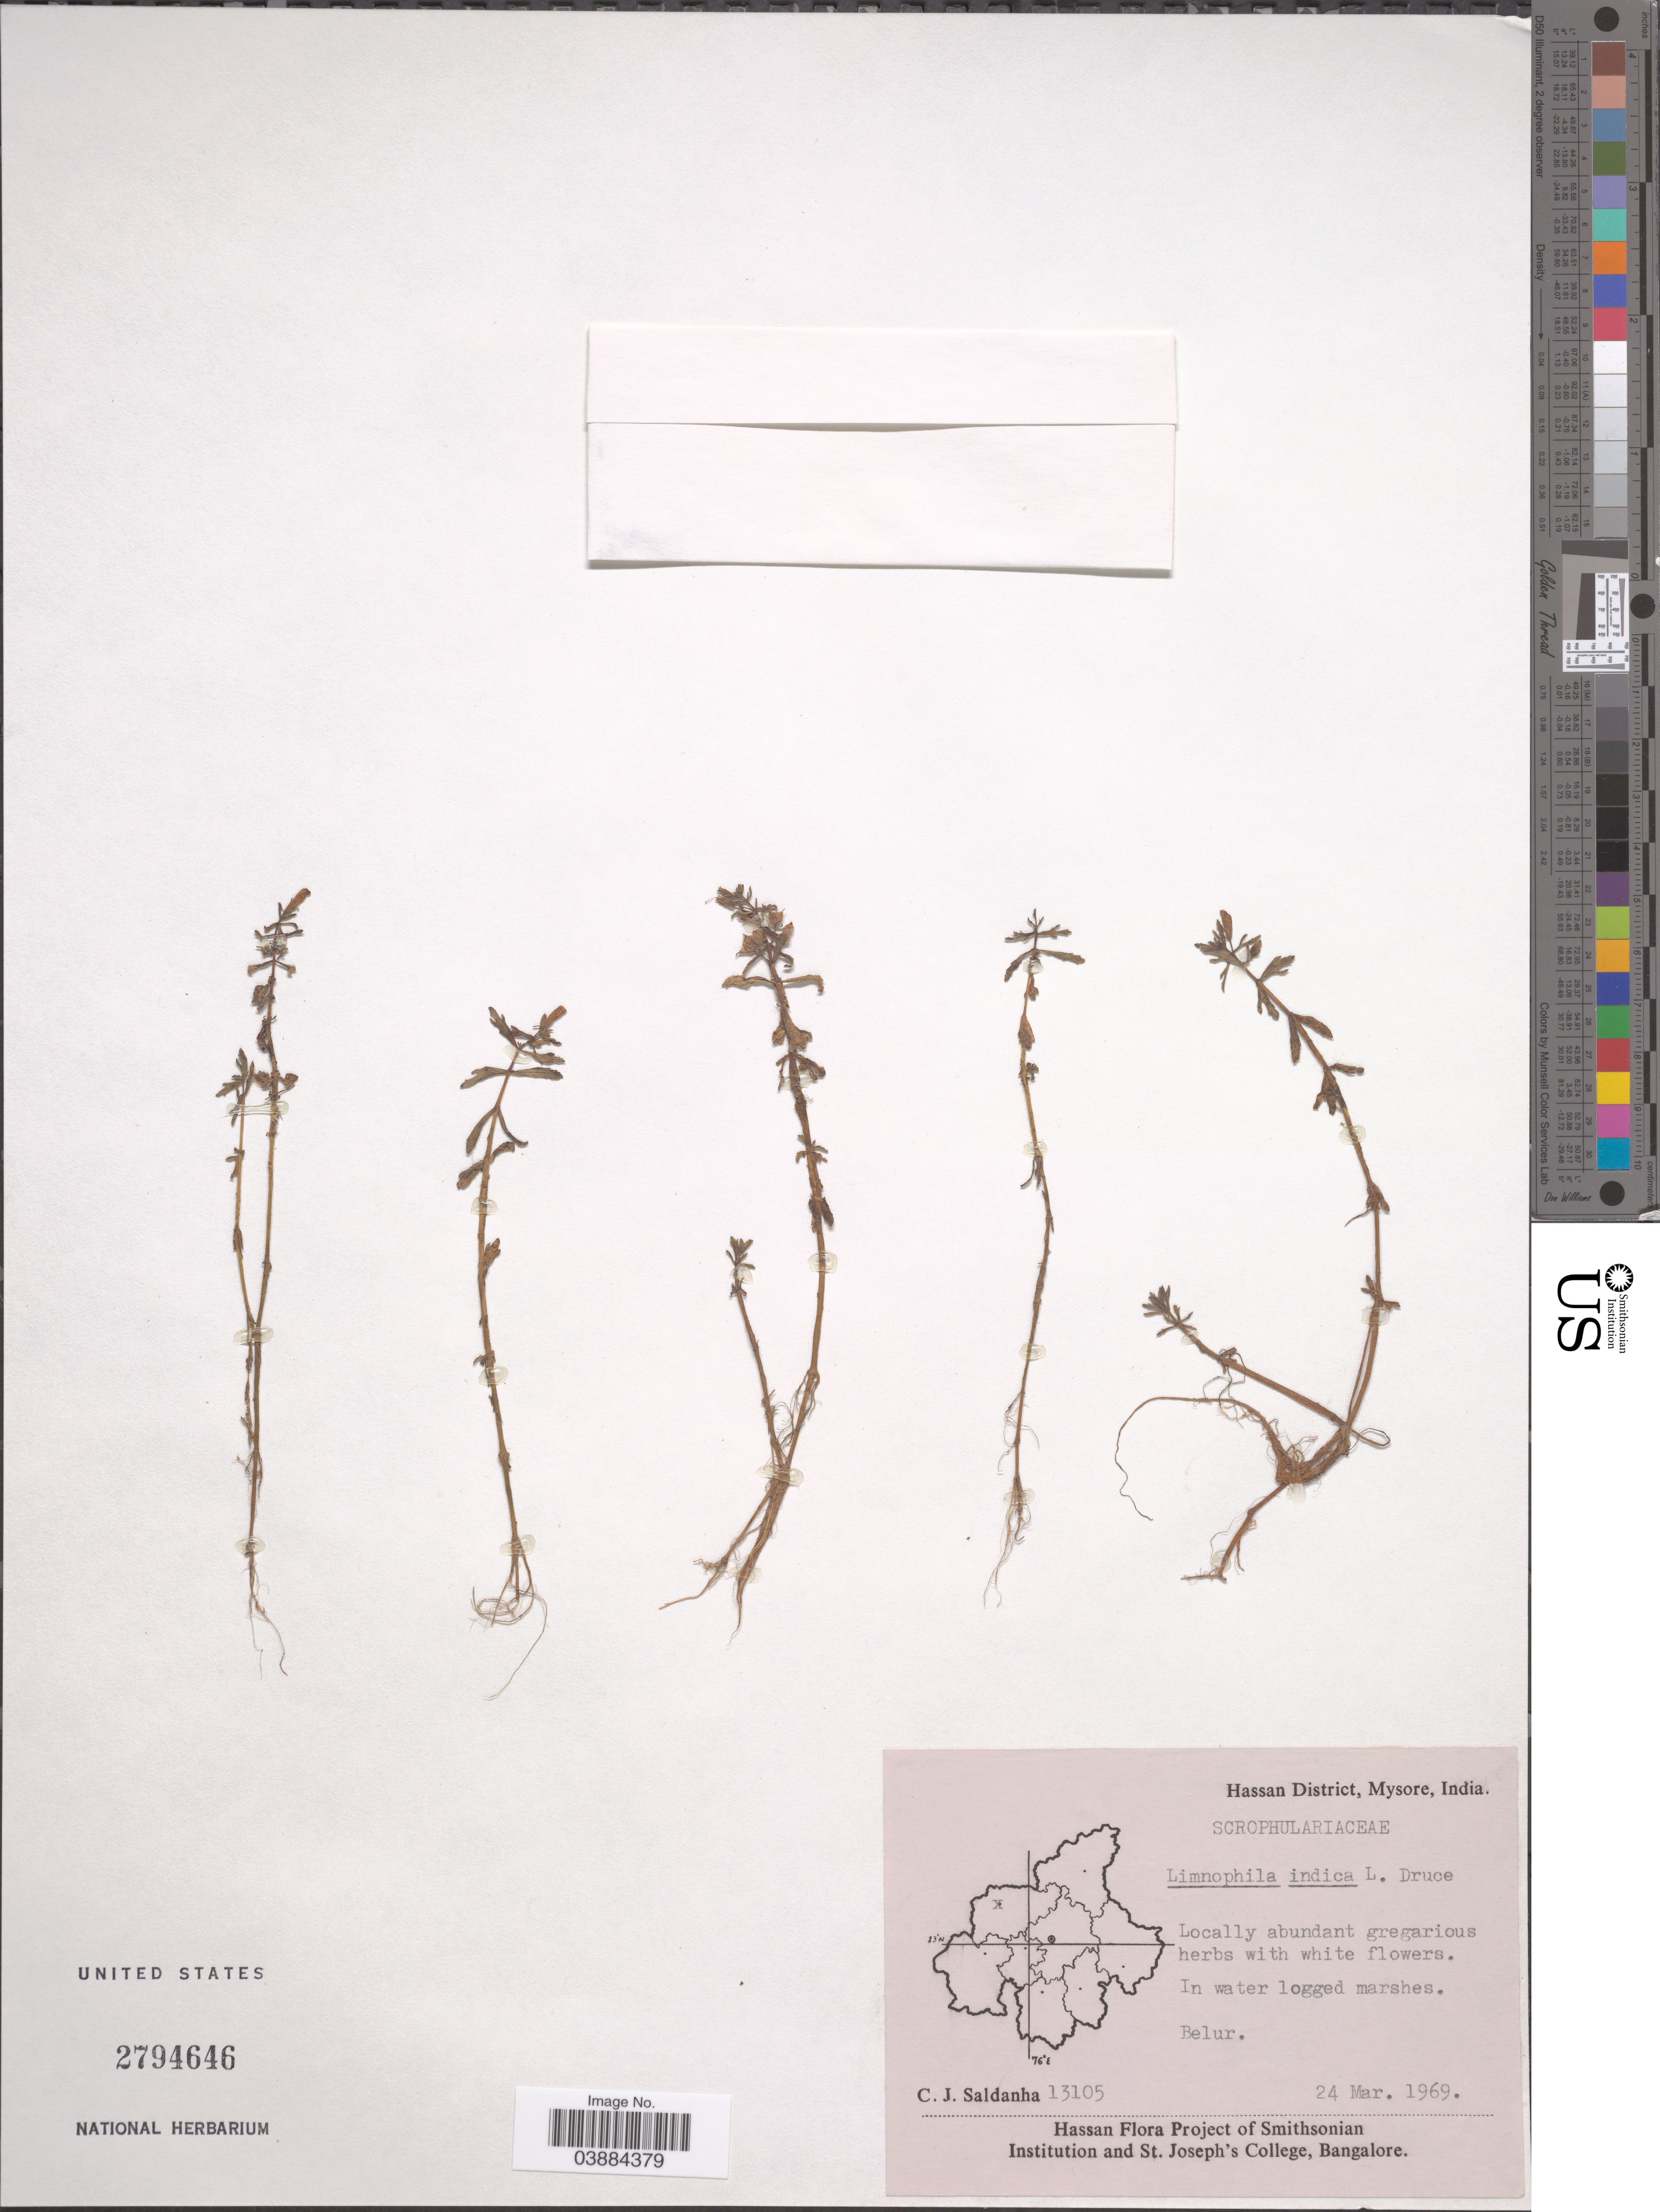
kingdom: Plantae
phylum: Tracheophyta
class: Magnoliopsida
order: Lamiales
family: Plantaginaceae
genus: Limnophila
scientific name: Limnophila indica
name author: (L.) Druce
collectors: C. J. Saldanha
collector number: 13105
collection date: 1969-03-24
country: India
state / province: Karnataka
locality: Hassan District, Mysore. Belur.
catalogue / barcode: US 2794646